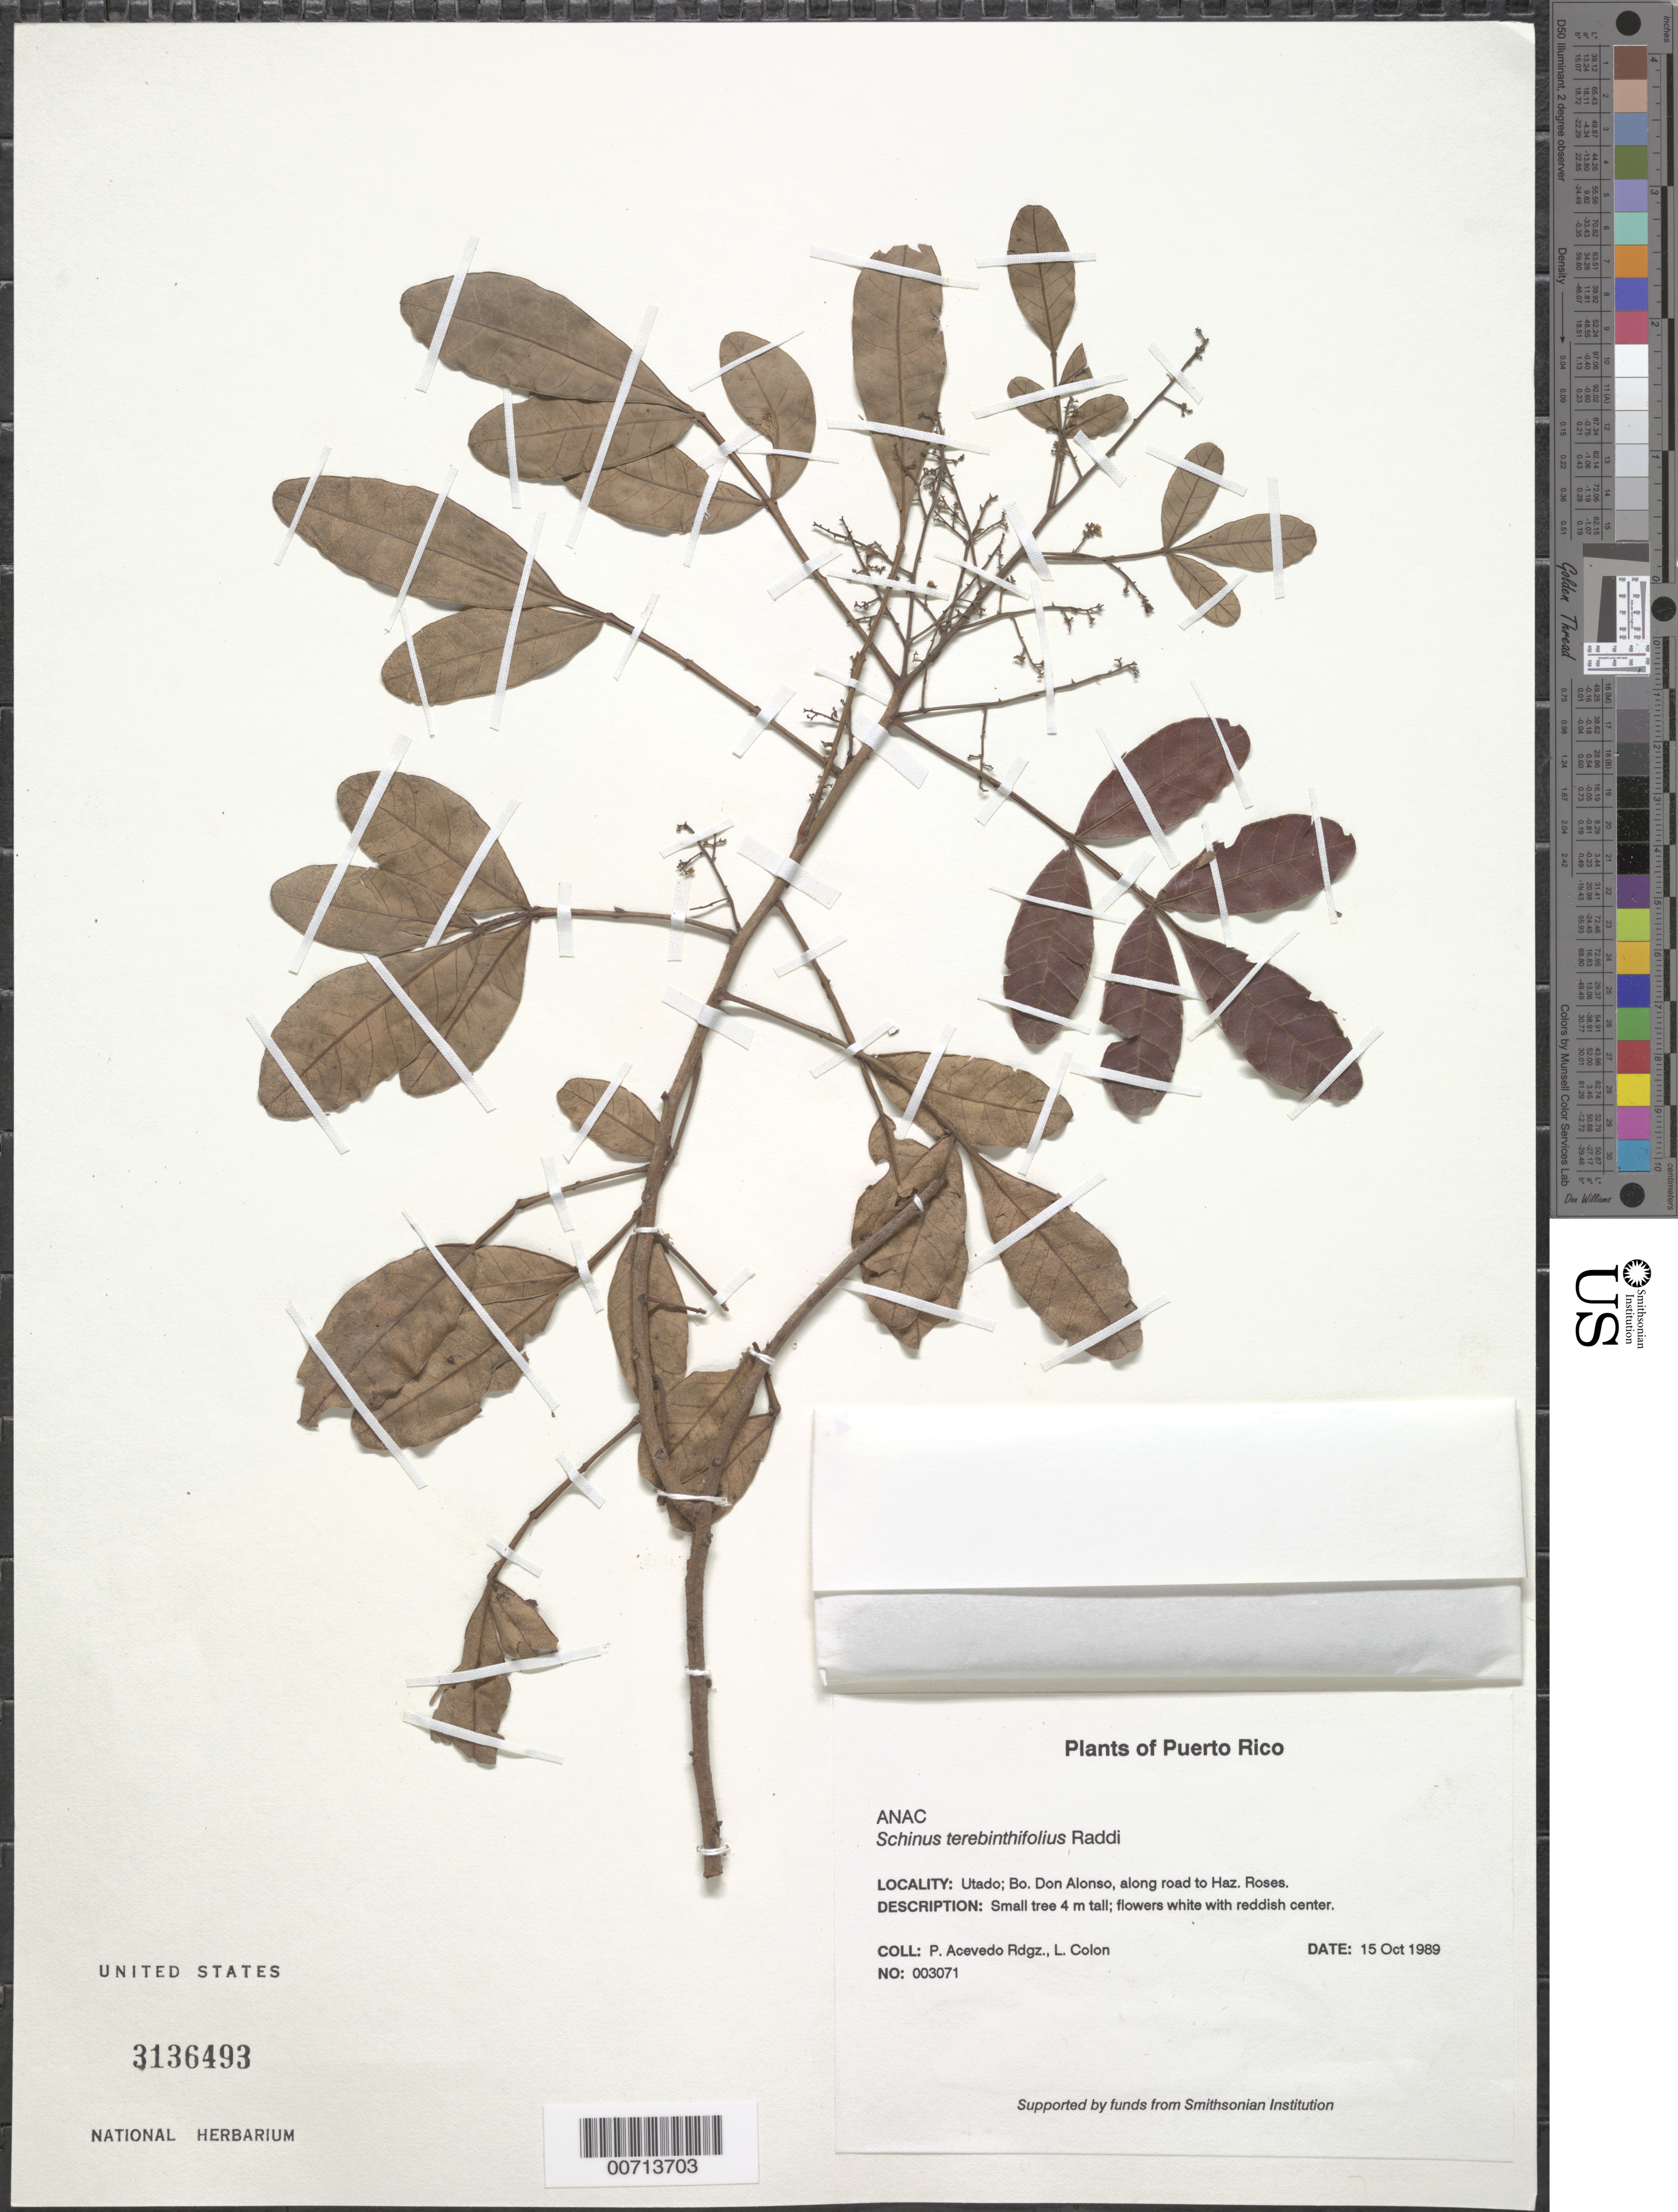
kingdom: Plantae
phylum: Tracheophyta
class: Magnoliopsida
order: Sapindales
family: Anacardiaceae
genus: Schinus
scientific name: Schinus terebinthifolia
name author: Raddi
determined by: Mitchell, J. D.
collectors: P. Acevedo-Rodr. & L. Colon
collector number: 3071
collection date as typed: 15 Oct 1989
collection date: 1989-10-15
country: Puerto Rico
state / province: Utuado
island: Puerto Rico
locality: Utuado; Bo. Don Alonso, along road to Hacienda. Roses.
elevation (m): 350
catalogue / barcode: US 3136493